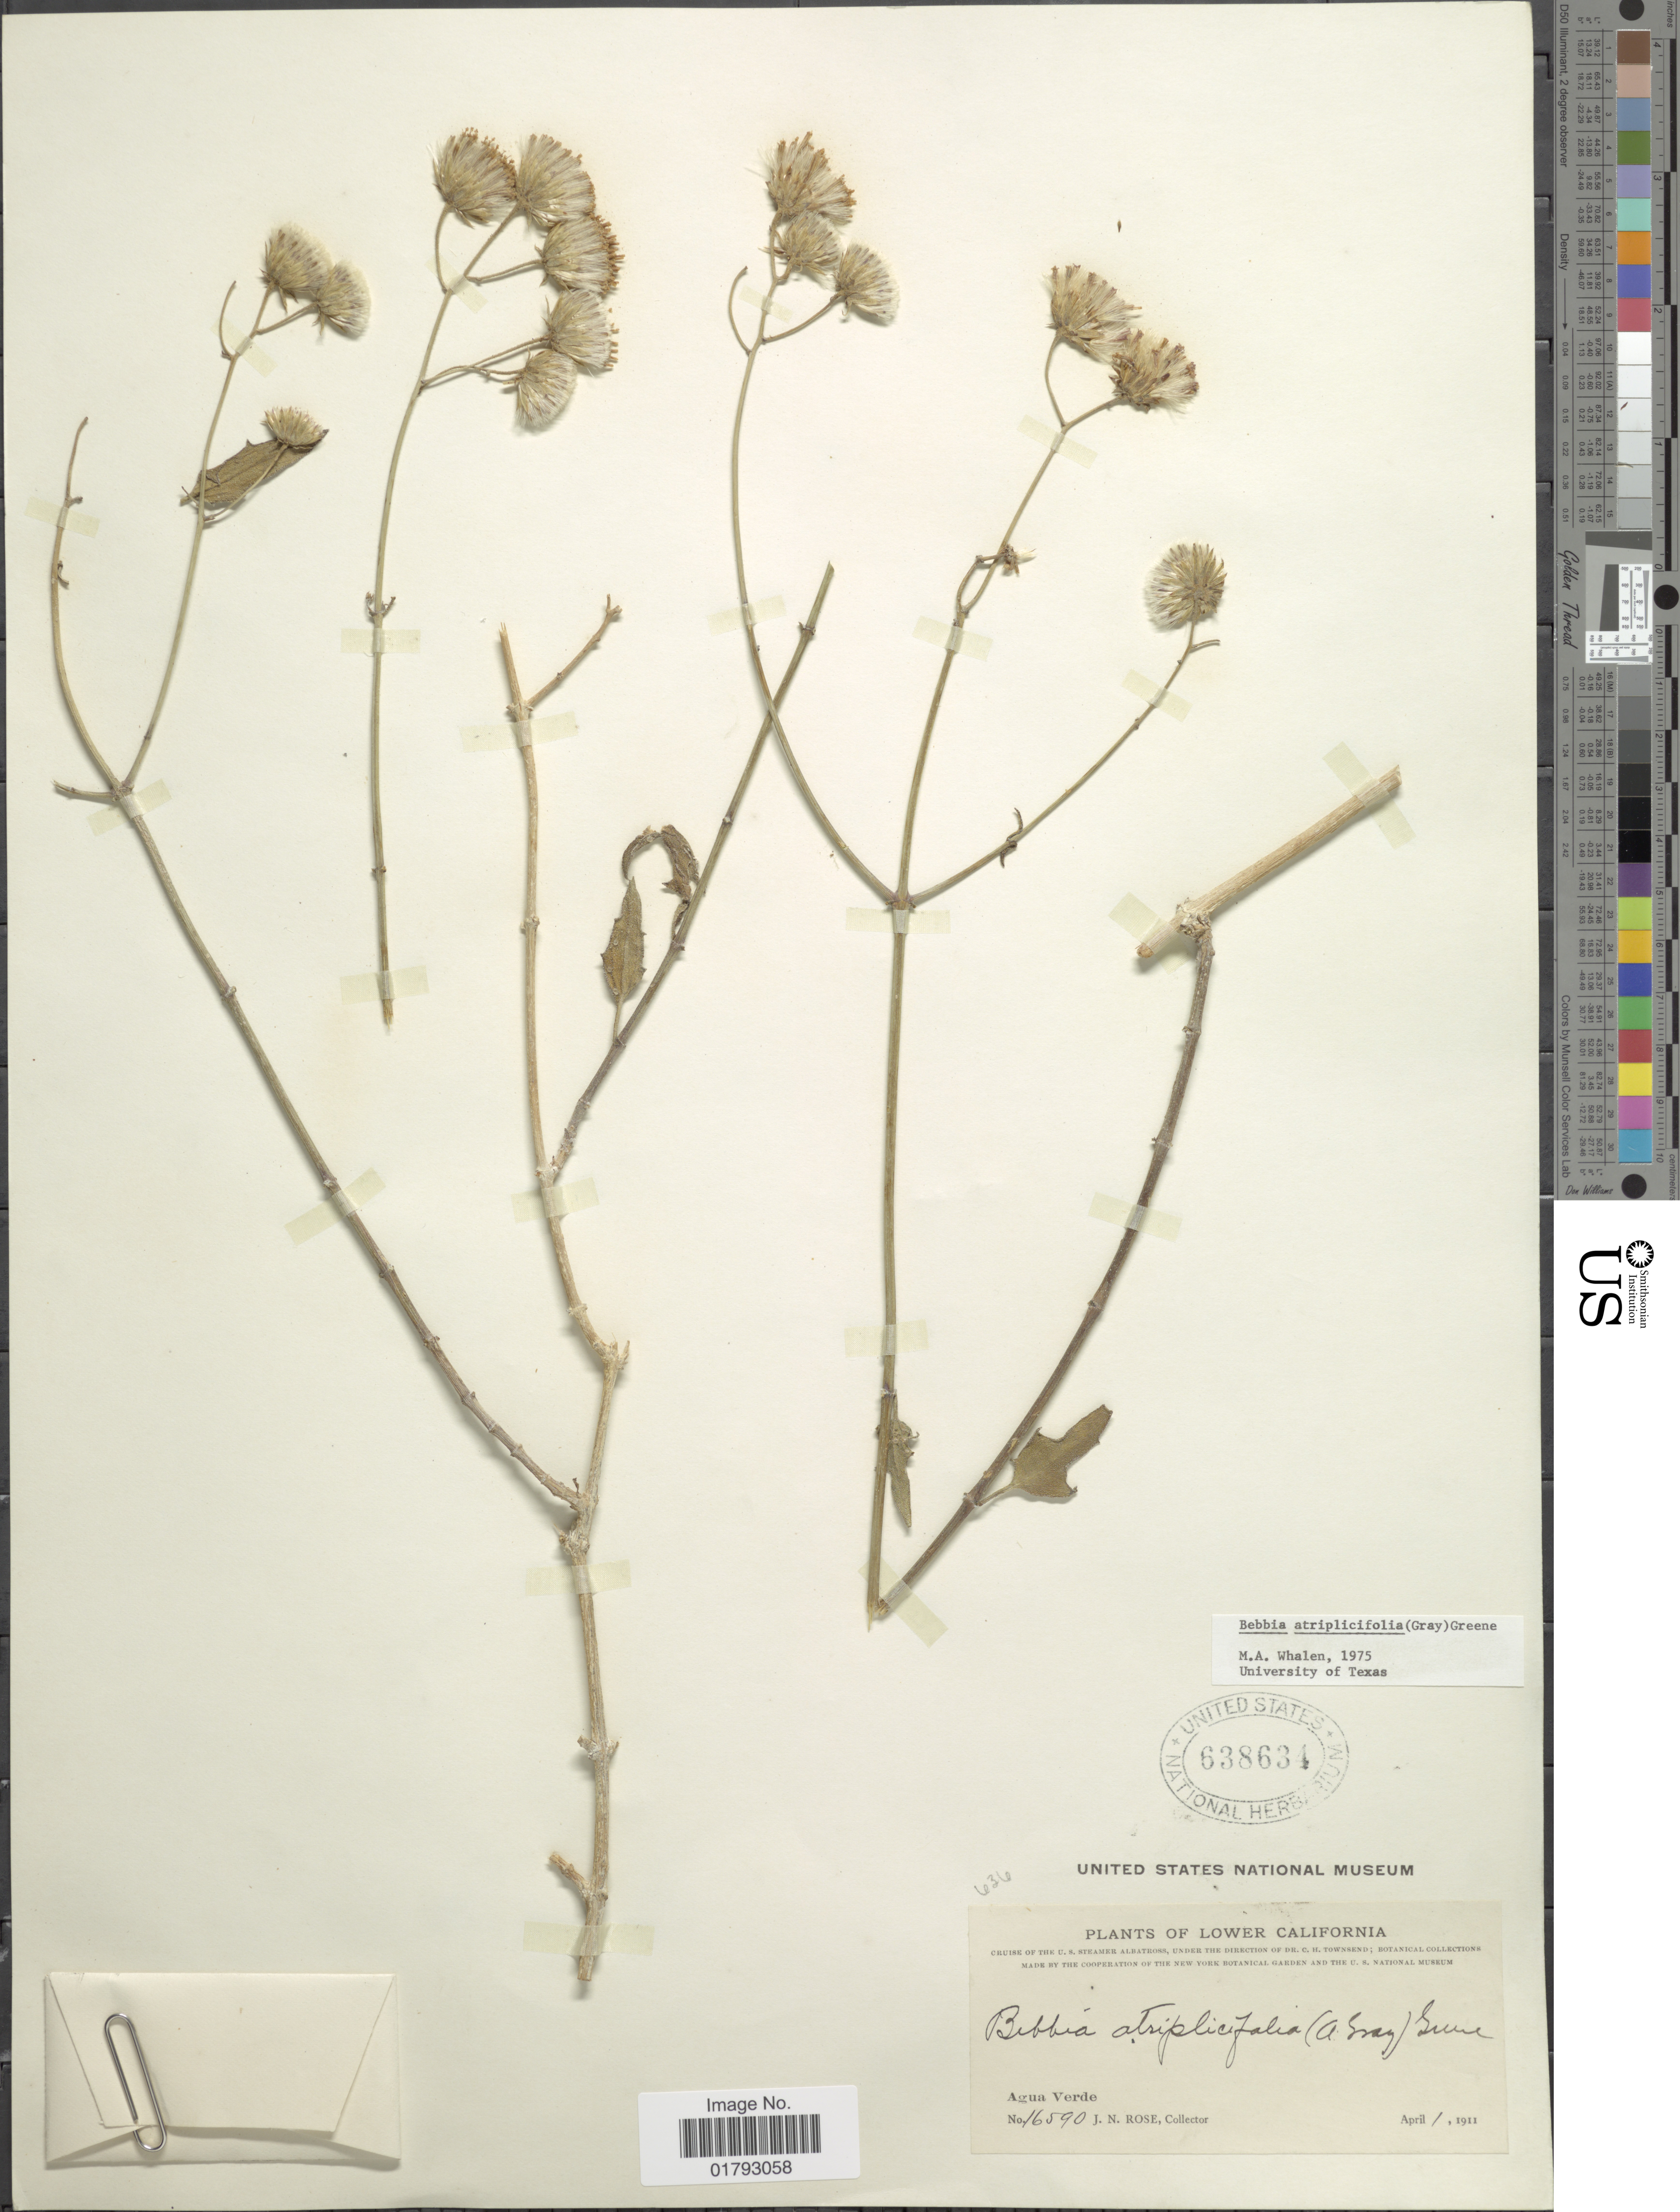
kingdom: Plantae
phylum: Tracheophyta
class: Magnoliopsida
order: Asterales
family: Asteraceae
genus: Bebbia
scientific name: Bebbia atriplicifolia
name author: (A. Gray) Greene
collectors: J. N. Rose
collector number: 16590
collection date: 1911-04-01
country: Mexico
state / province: Baja California Sur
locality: Lower California. Agua Verde.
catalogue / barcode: US 638634